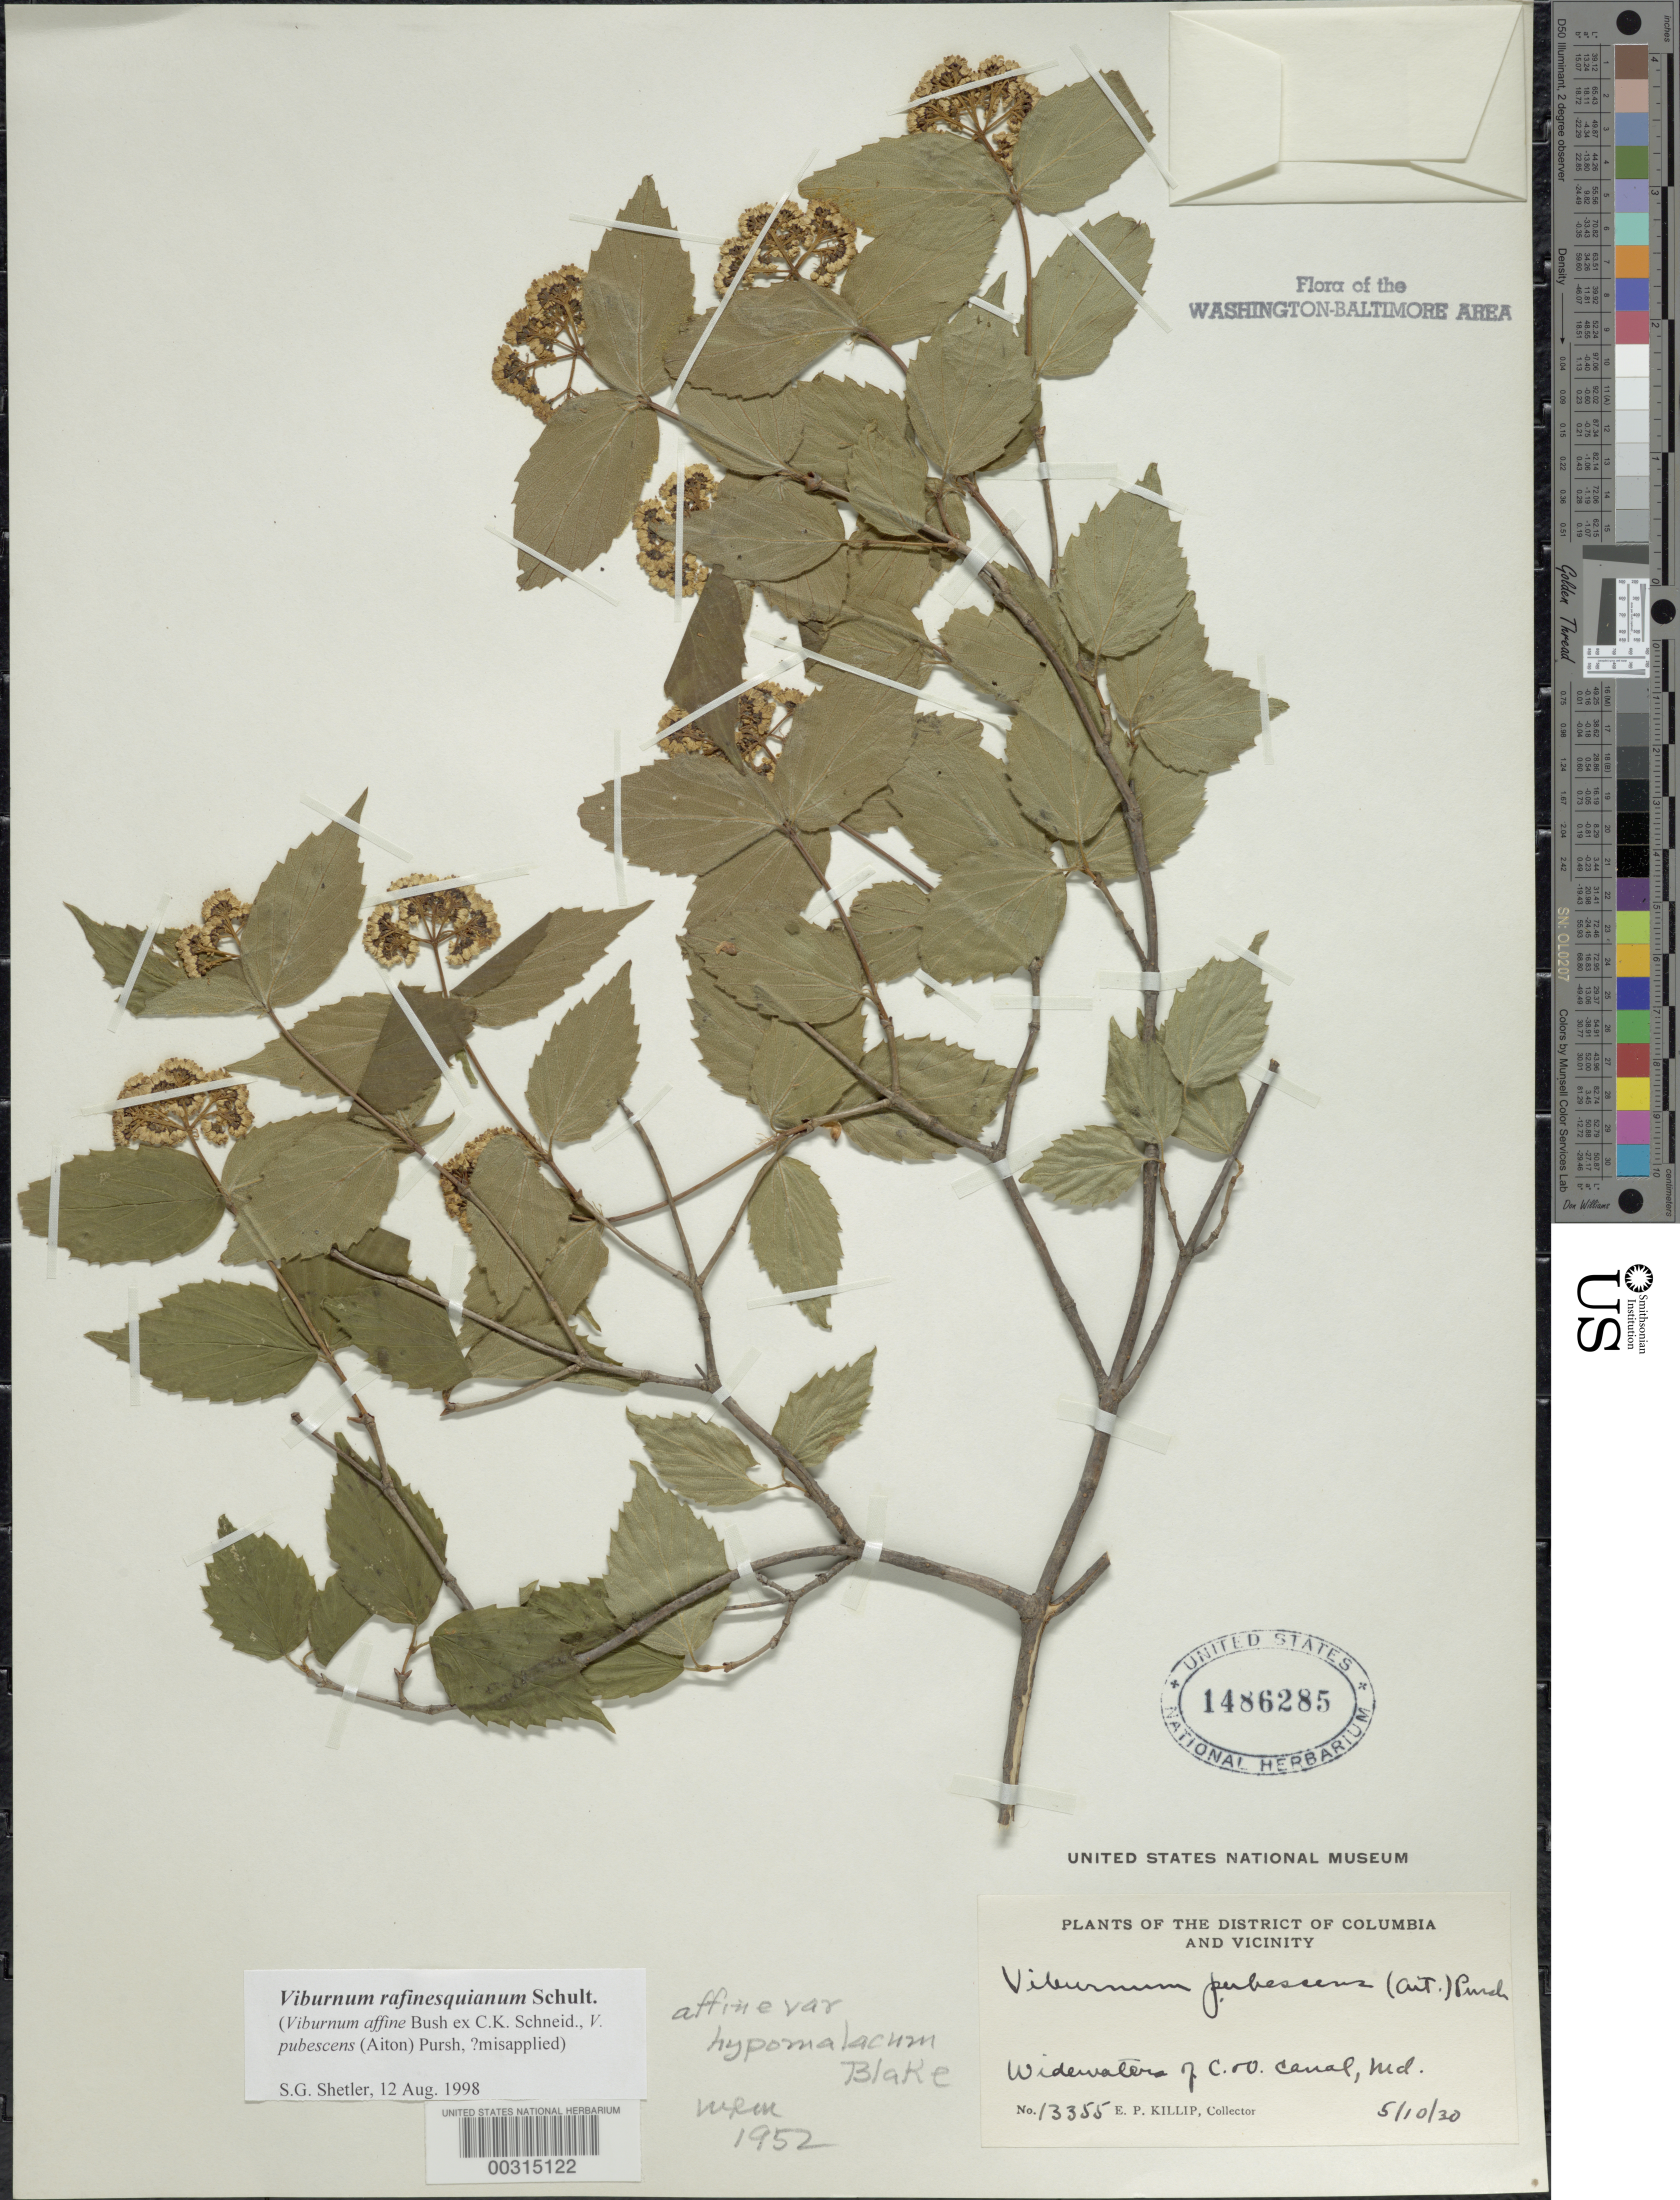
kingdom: Plantae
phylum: Tracheophyta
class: Magnoliopsida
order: Dipsacales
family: Viburnaceae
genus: Viburnum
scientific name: Viburnum rafinesqueanum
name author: Schult.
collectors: E. P. Killip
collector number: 13355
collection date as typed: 10 May 1930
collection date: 1930-05-10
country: United States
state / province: Maryland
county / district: Montgomery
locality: Widewater, C. & O. Canal C. & O. Canal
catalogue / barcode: US 1486285